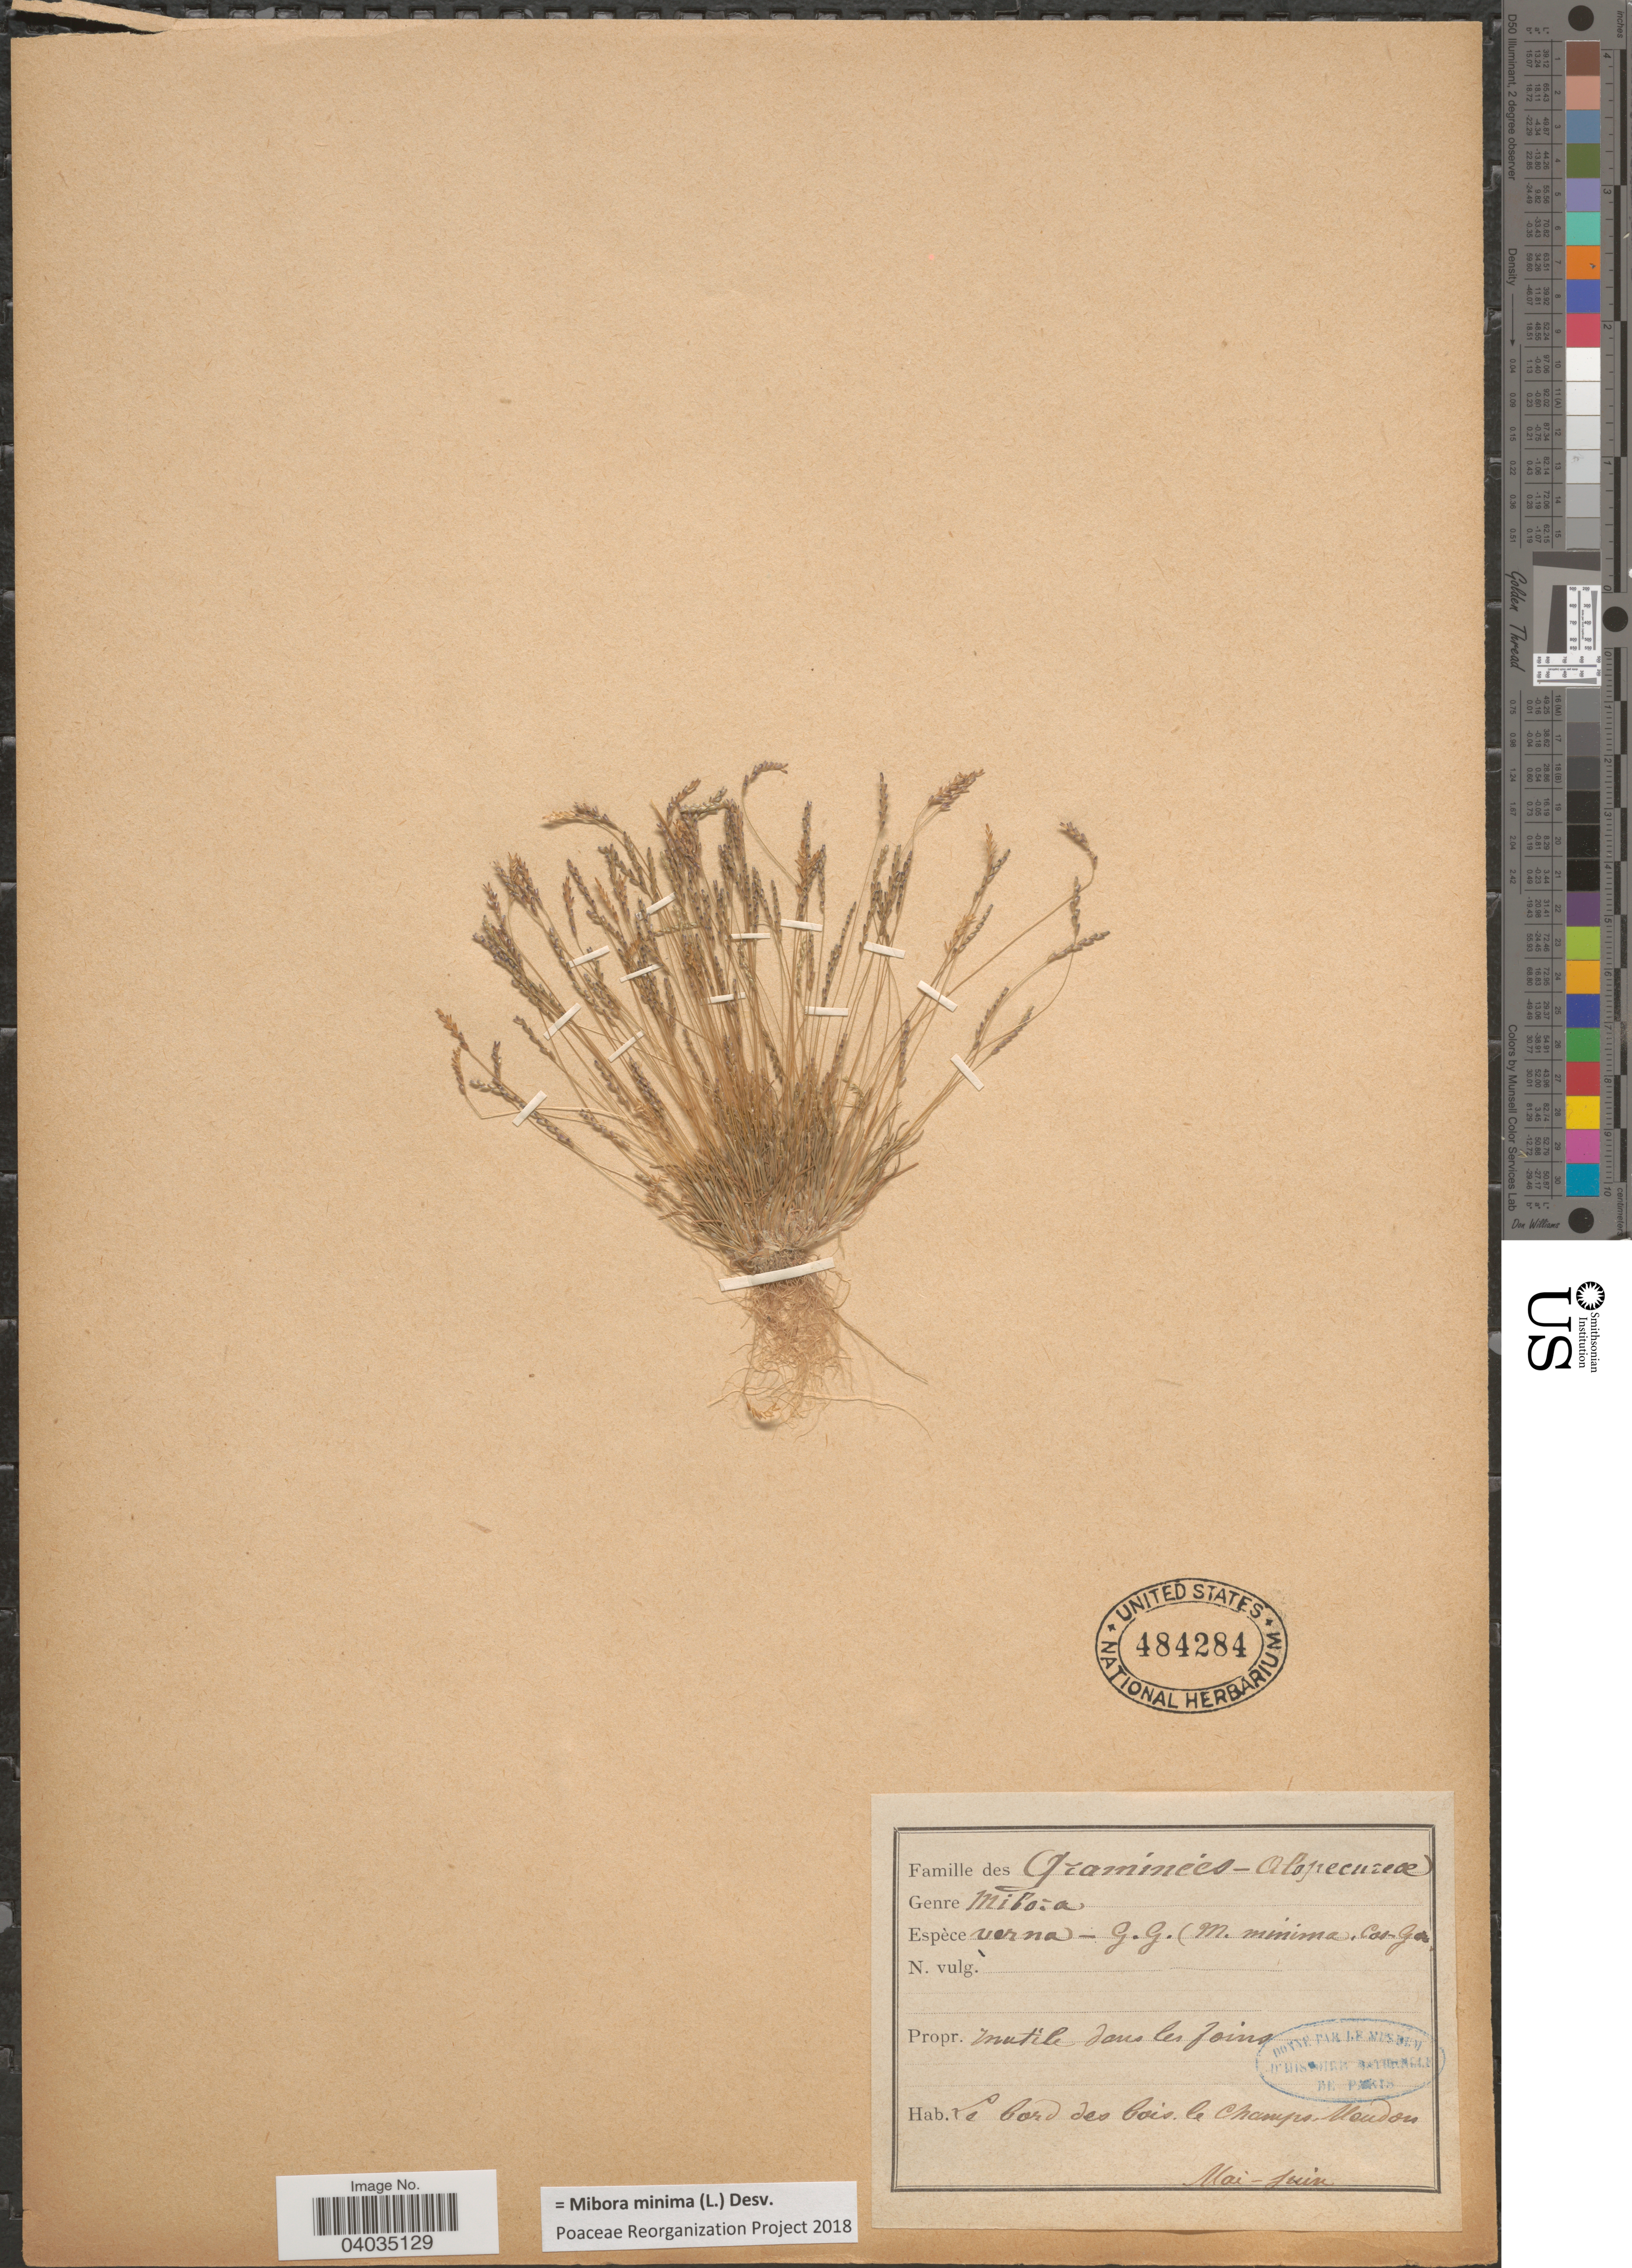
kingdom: Plantae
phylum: Tracheophyta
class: Liliopsida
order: Poales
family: Poaceae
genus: Mibora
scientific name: Mibora minima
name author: (L.) Desv.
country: France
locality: Le bord des bois le Champs Meudon.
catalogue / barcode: US 484284